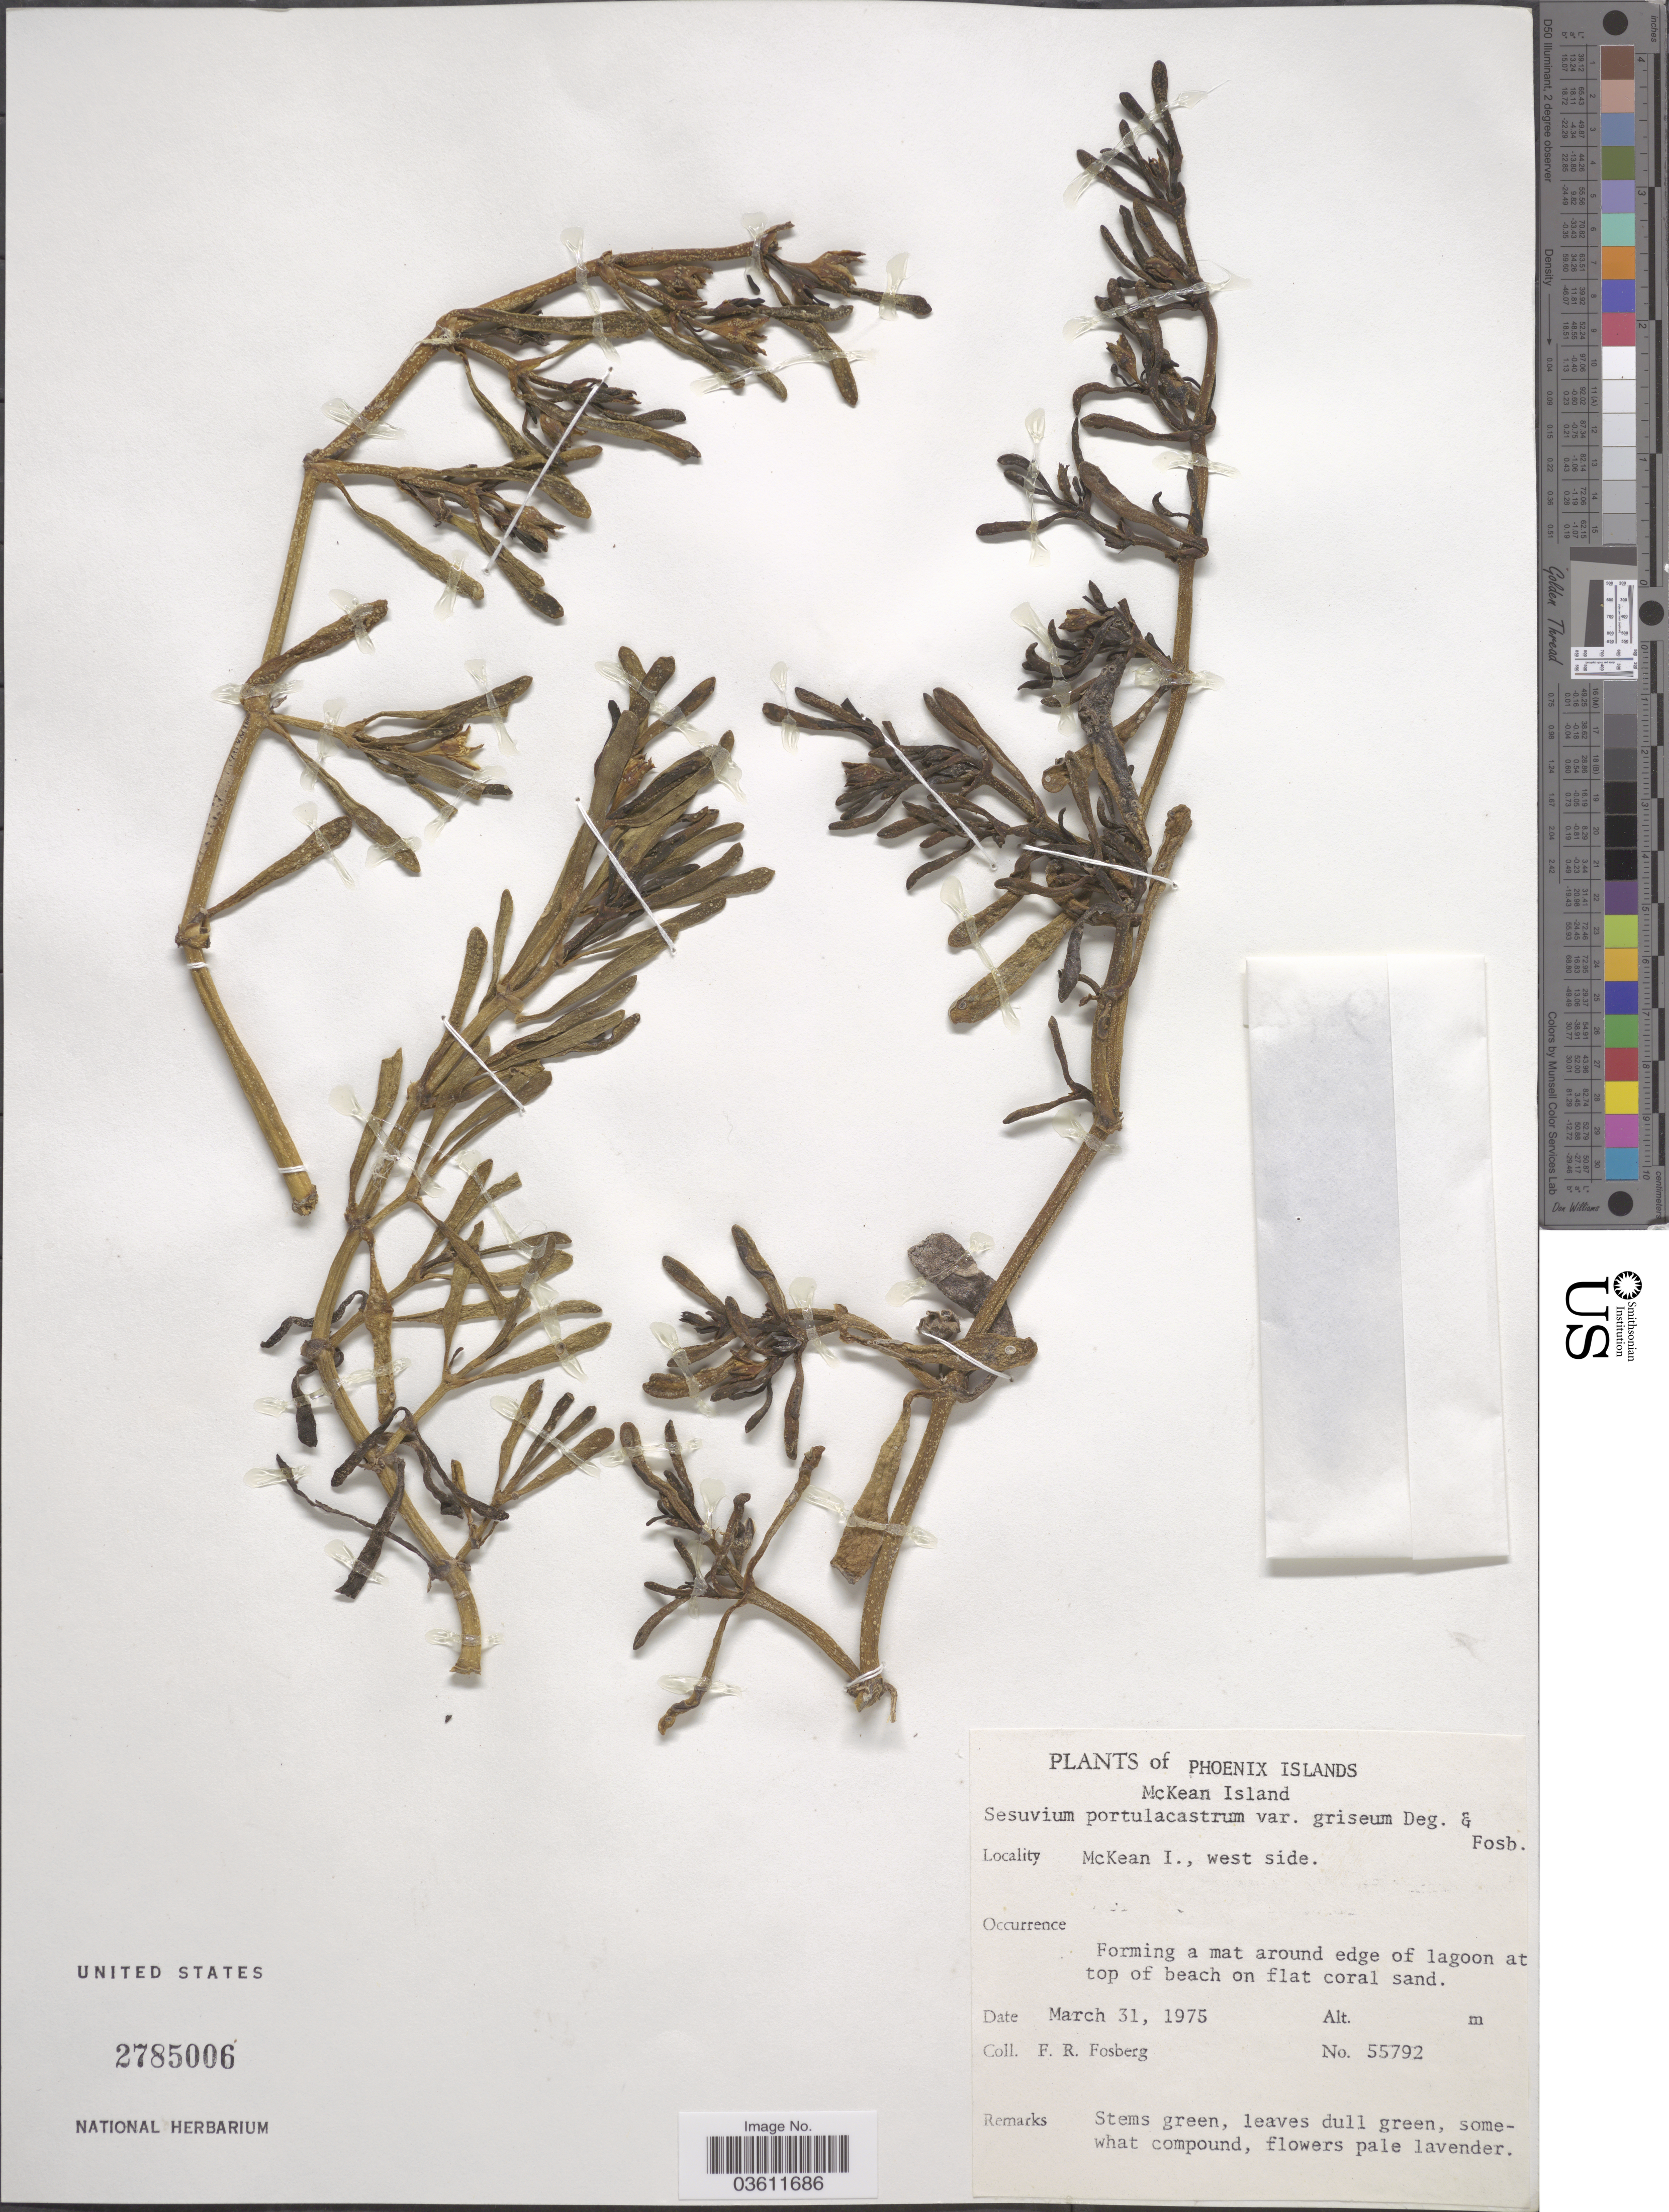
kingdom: Plantae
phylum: Tracheophyta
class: Magnoliopsida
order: Caryophyllales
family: Aizoaceae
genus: Sesuvium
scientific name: Sesuvium portulacastrum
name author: (L.) L.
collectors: F. R. Fosberg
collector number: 55792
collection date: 1975-03-31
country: Kiribati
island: McKean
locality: Phoenix Islands. McKean Island. West side.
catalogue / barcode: US 2785006